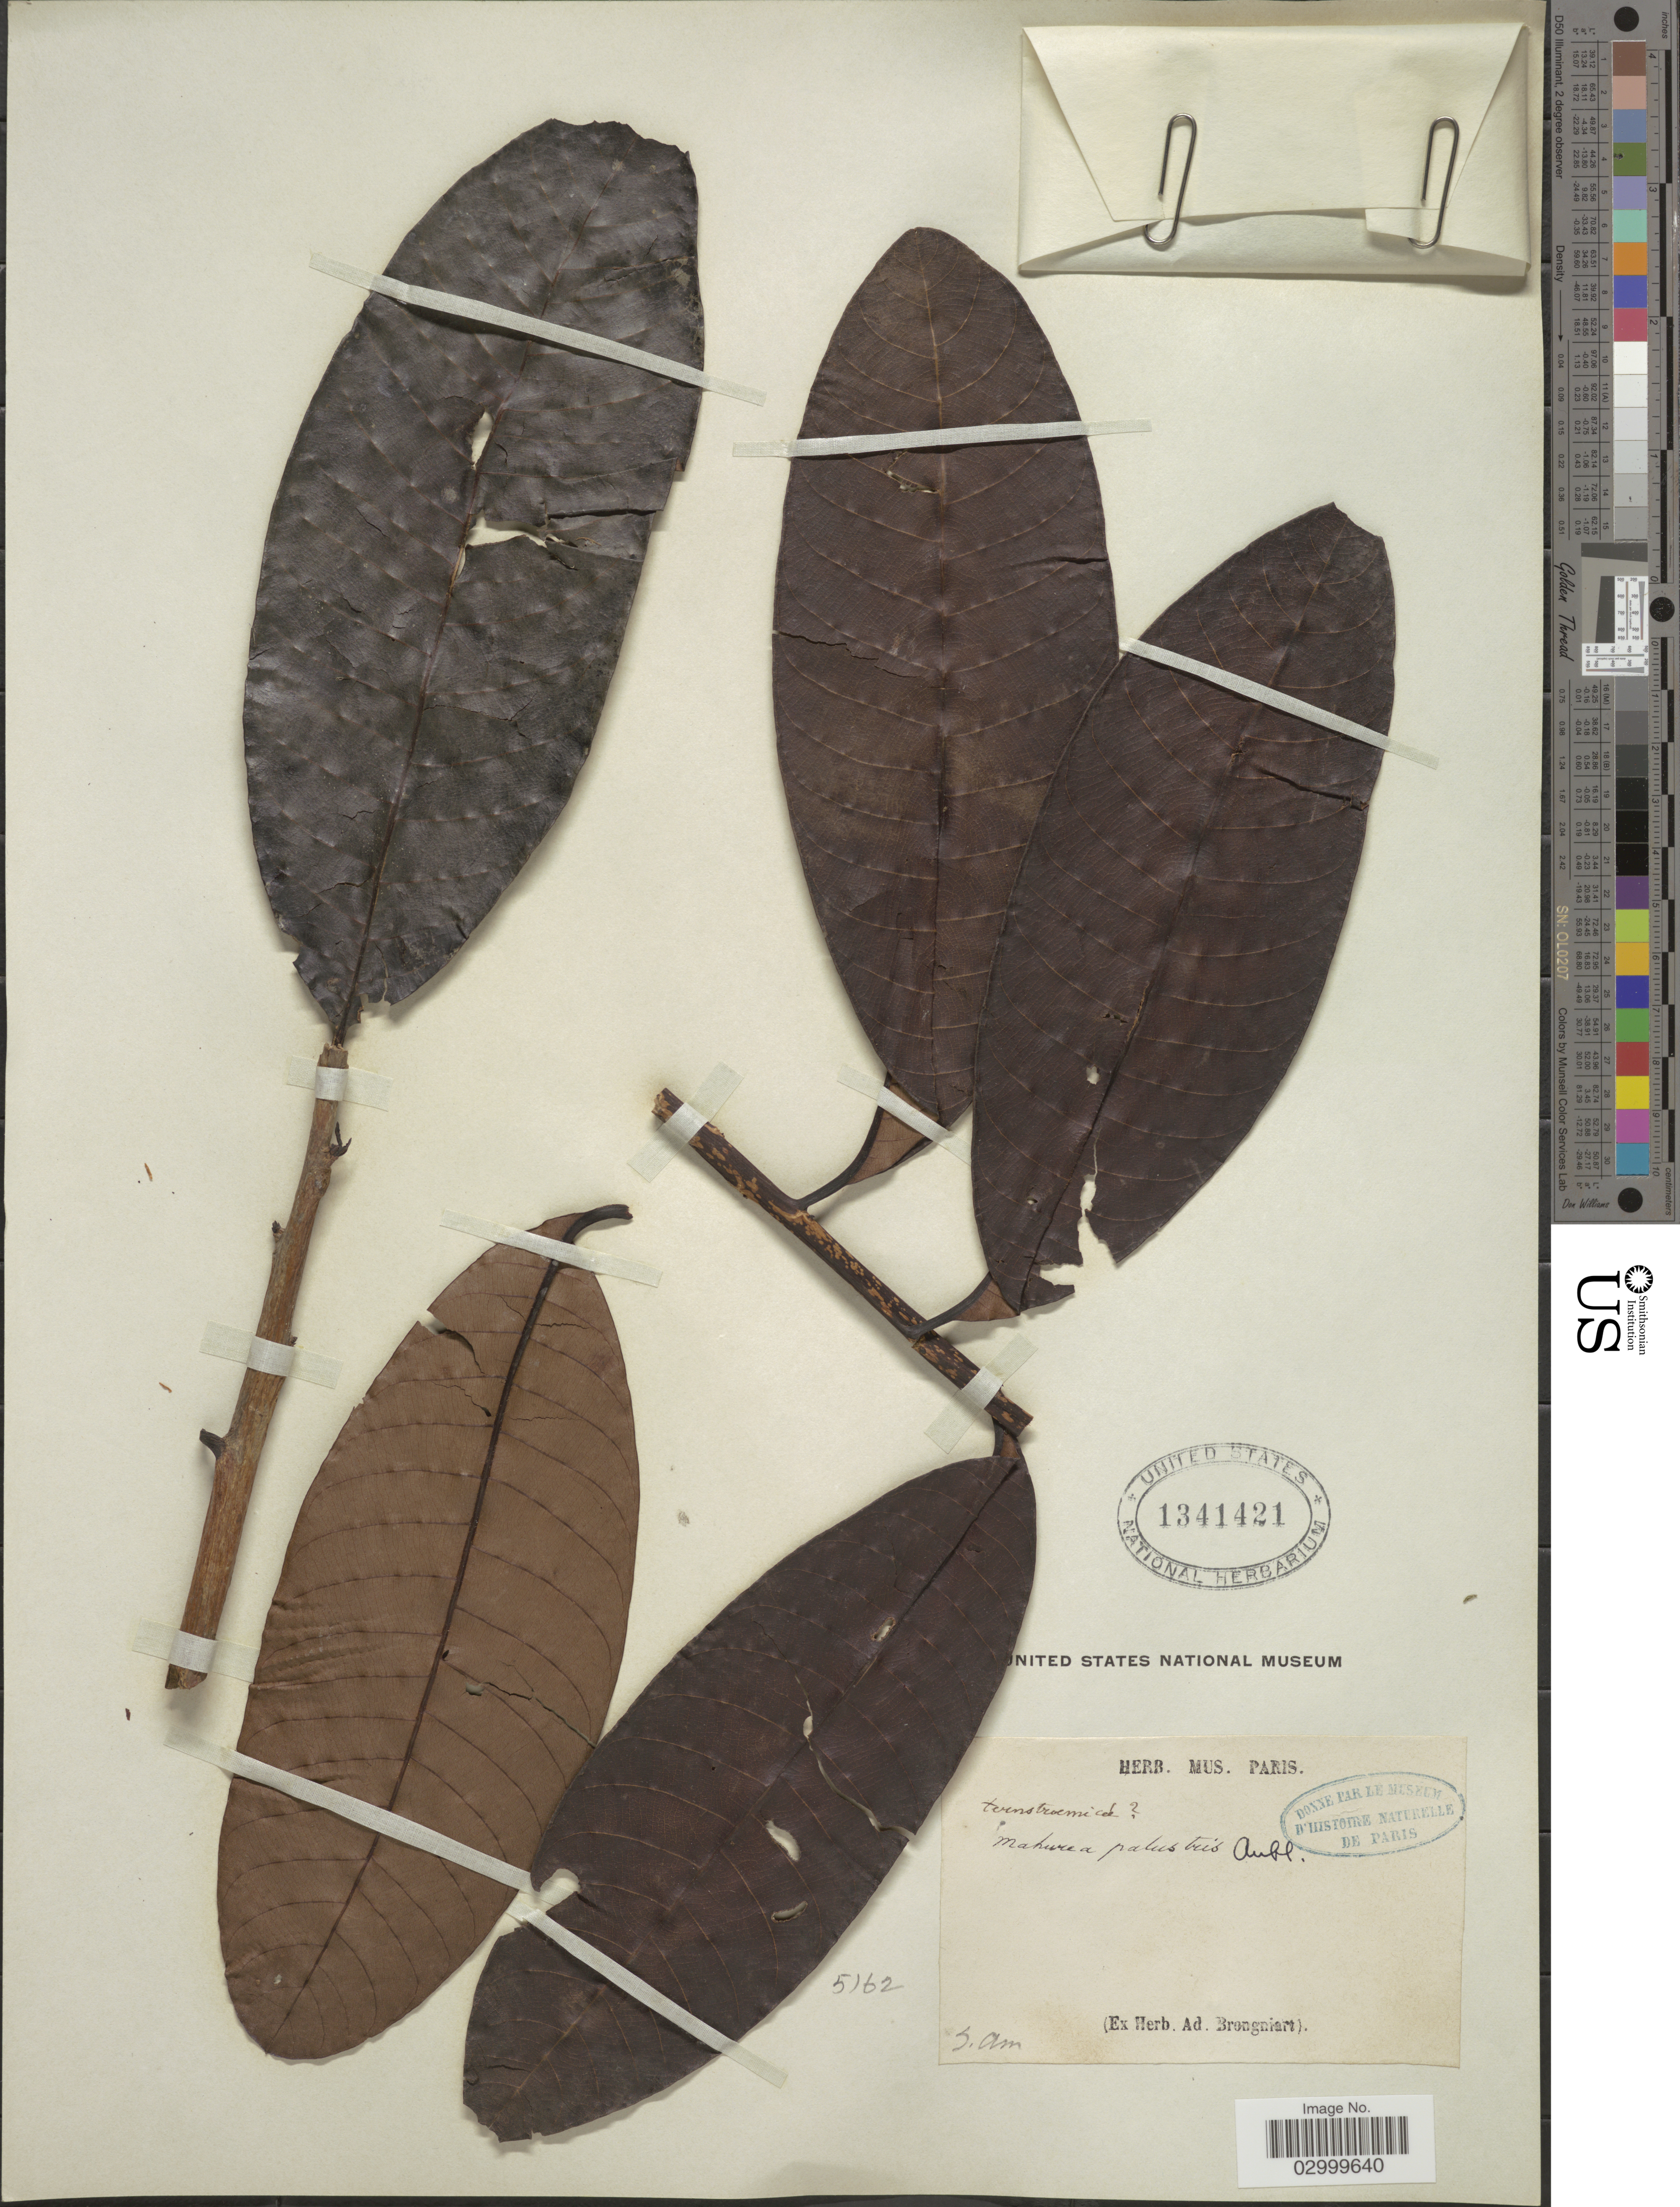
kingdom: Plantae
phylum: Tracheophyta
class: Magnoliopsida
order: Malpighiales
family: Calophyllaceae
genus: Mahurea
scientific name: Mahurea palustris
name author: Aubl.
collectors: Ex herb. Ad. Brongniart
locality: S. Am.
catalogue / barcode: US 1341421